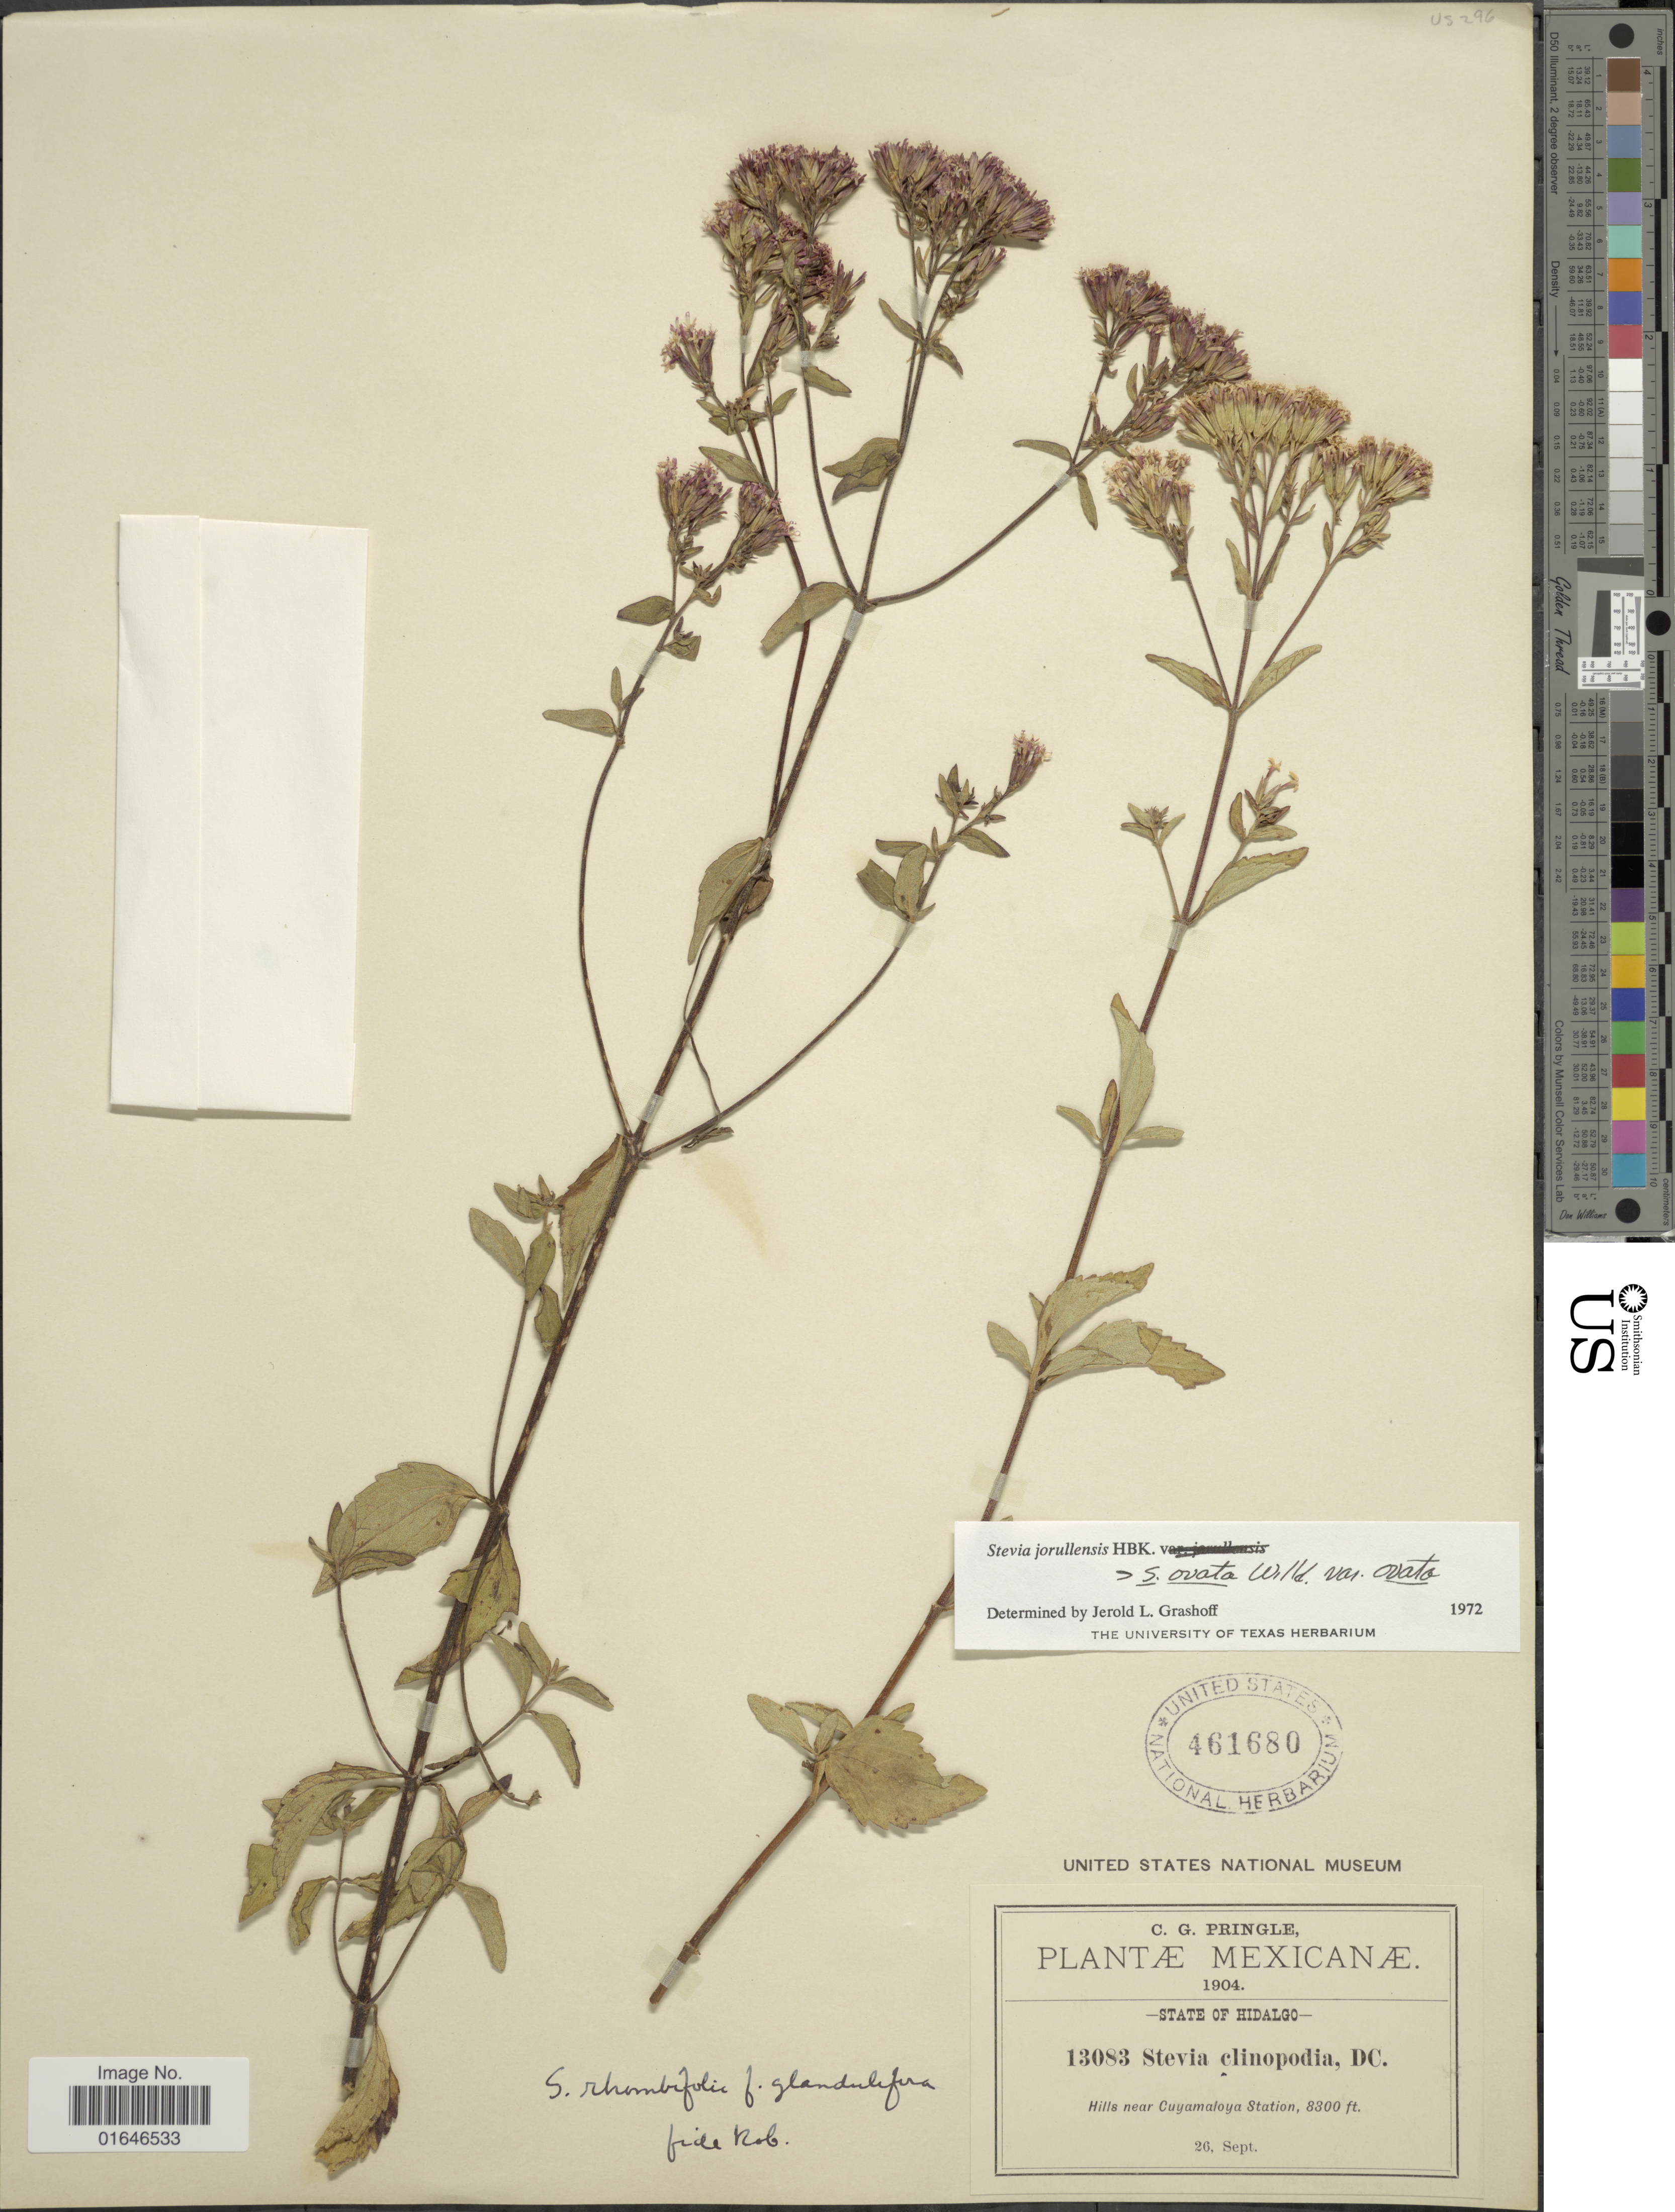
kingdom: Plantae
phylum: Tracheophyta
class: Magnoliopsida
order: Asterales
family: Asteraceae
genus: Stevia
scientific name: Stevia jorullensis x S. ovata Willd.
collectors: C. G. Pringle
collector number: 13083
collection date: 1904-09-26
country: Mexico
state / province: Hidalgo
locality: State of Hidalgo, Hills near Cuyamaloya station.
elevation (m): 2530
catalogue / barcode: US 461680